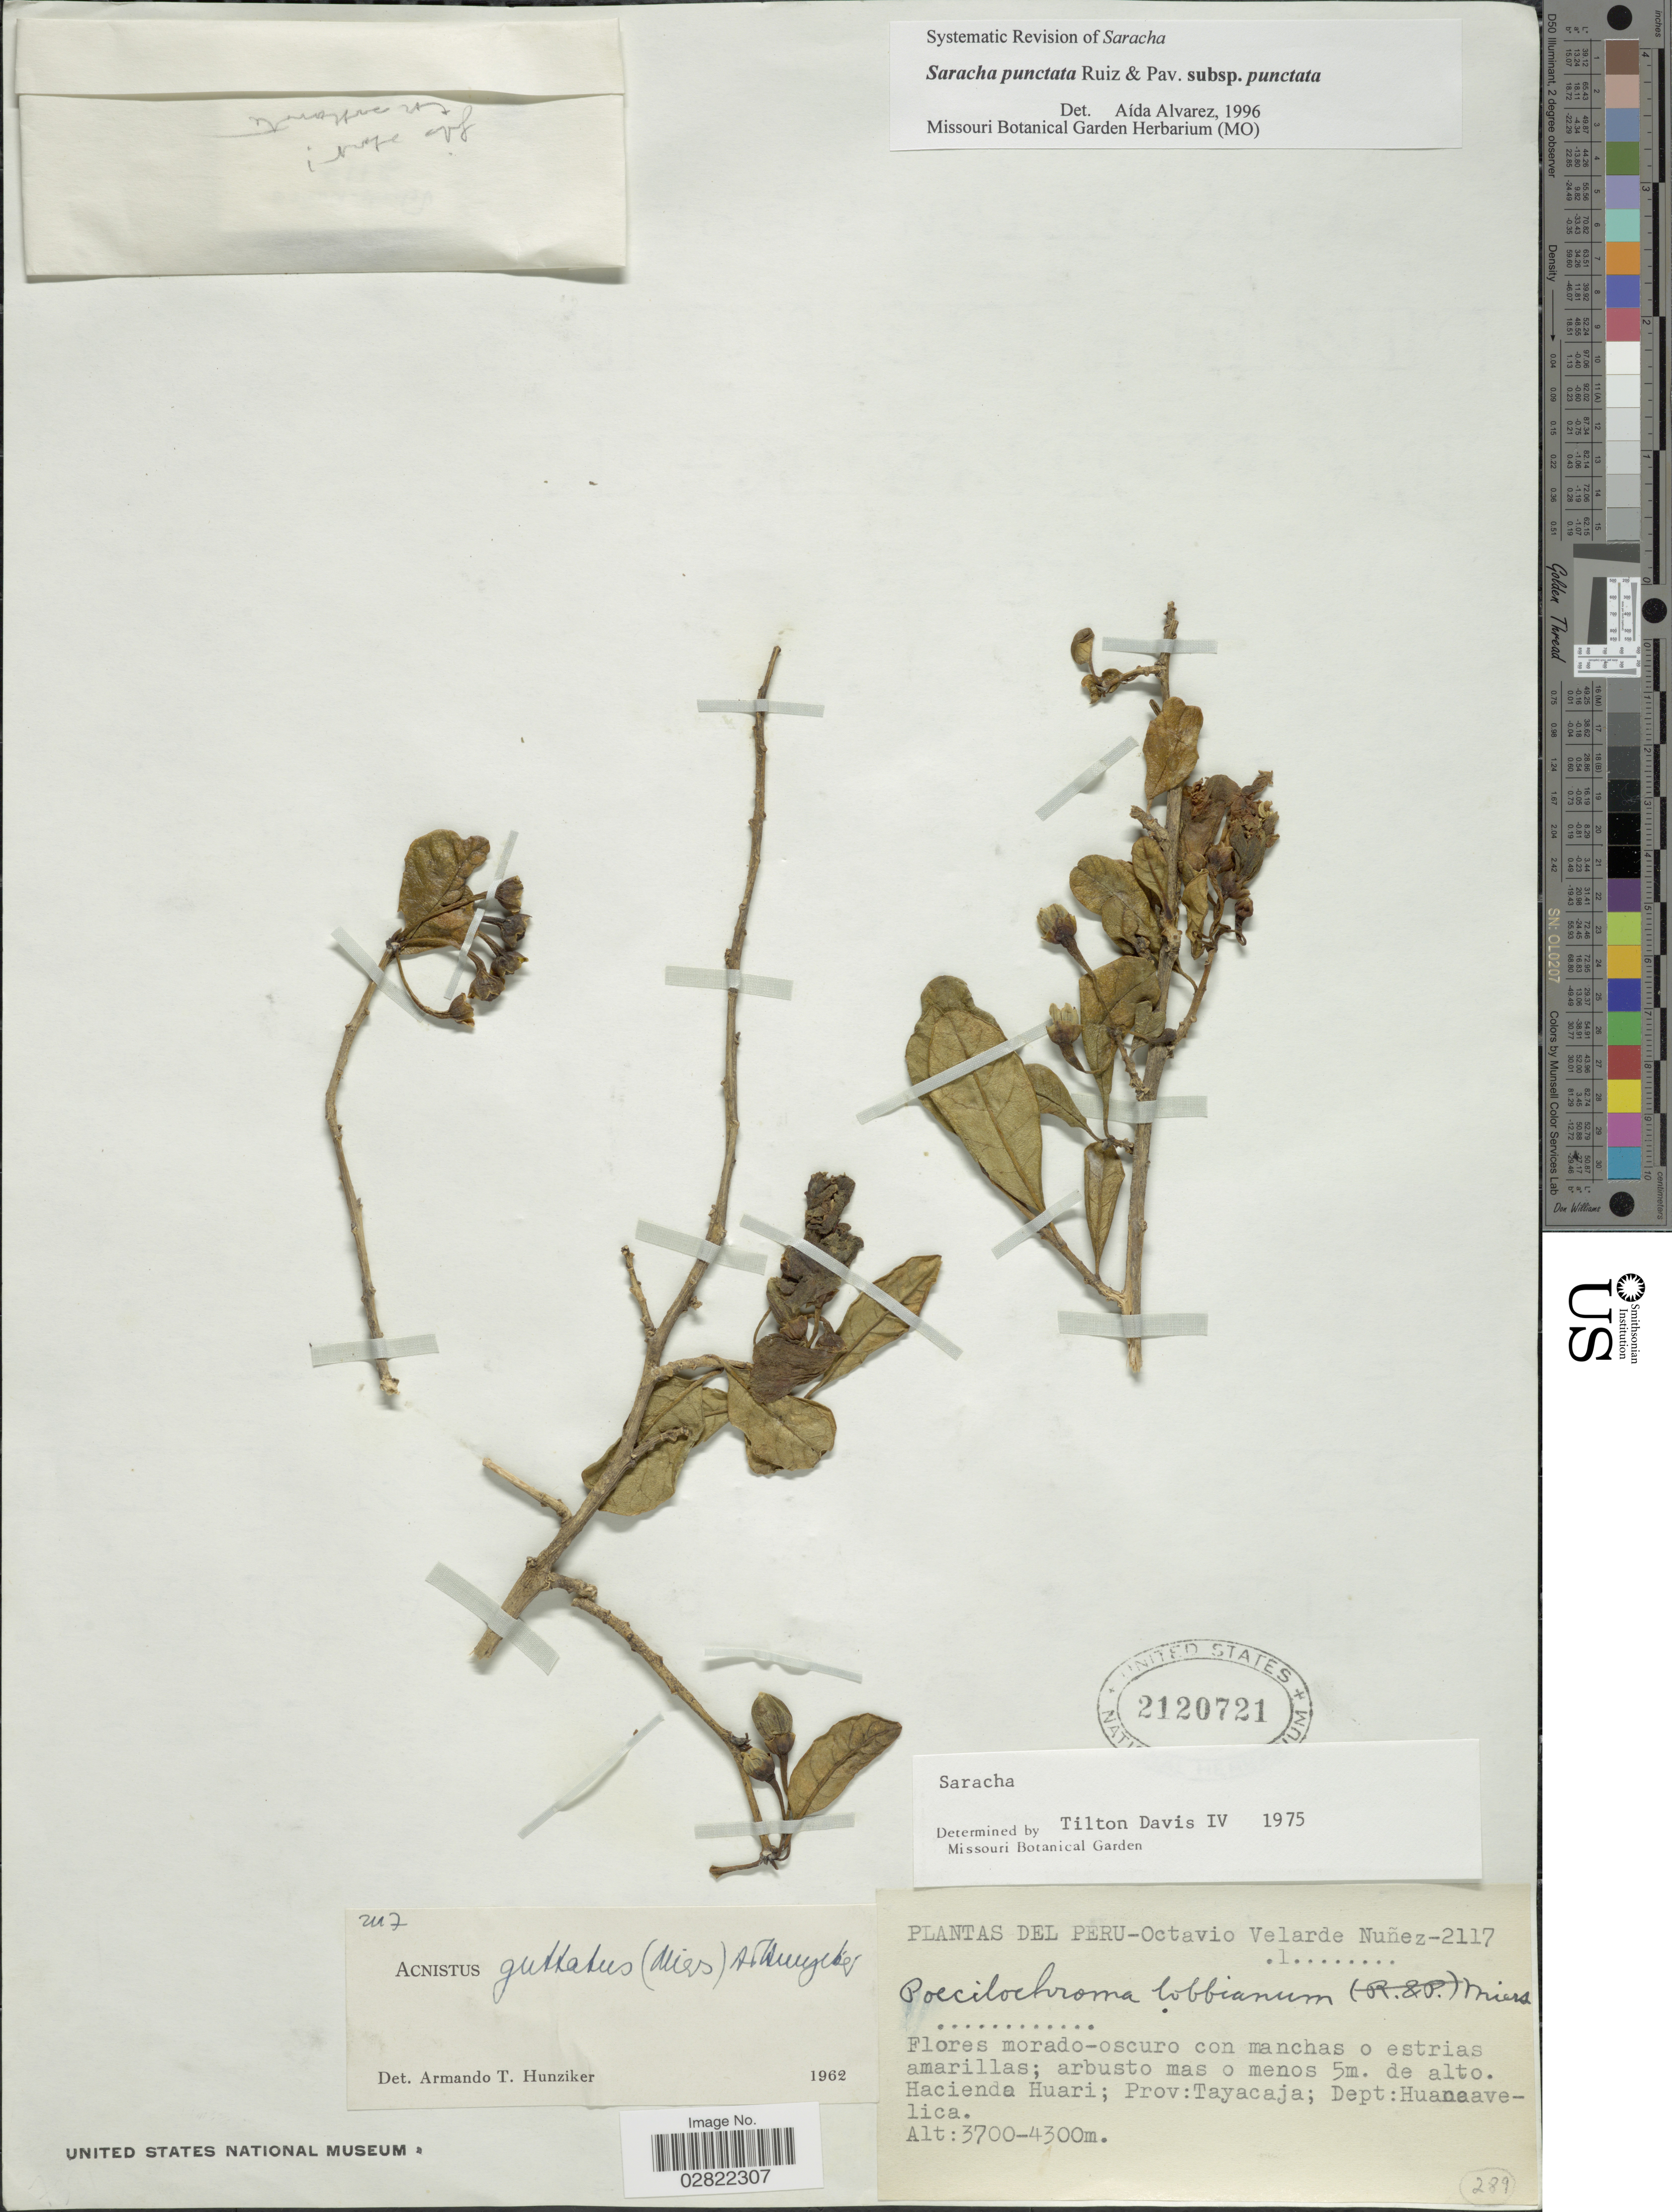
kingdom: Plantae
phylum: Tracheophyta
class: Magnoliopsida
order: Solanales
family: Solanaceae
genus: Saracha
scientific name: Saracha punctata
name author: Ruiz & Pav.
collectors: O. Velarde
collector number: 2117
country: Peru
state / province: Huánuco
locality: Hacienda Huari; Prov: Tayacaja; Dept: Huanaavelica.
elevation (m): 3700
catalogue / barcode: US 2120721